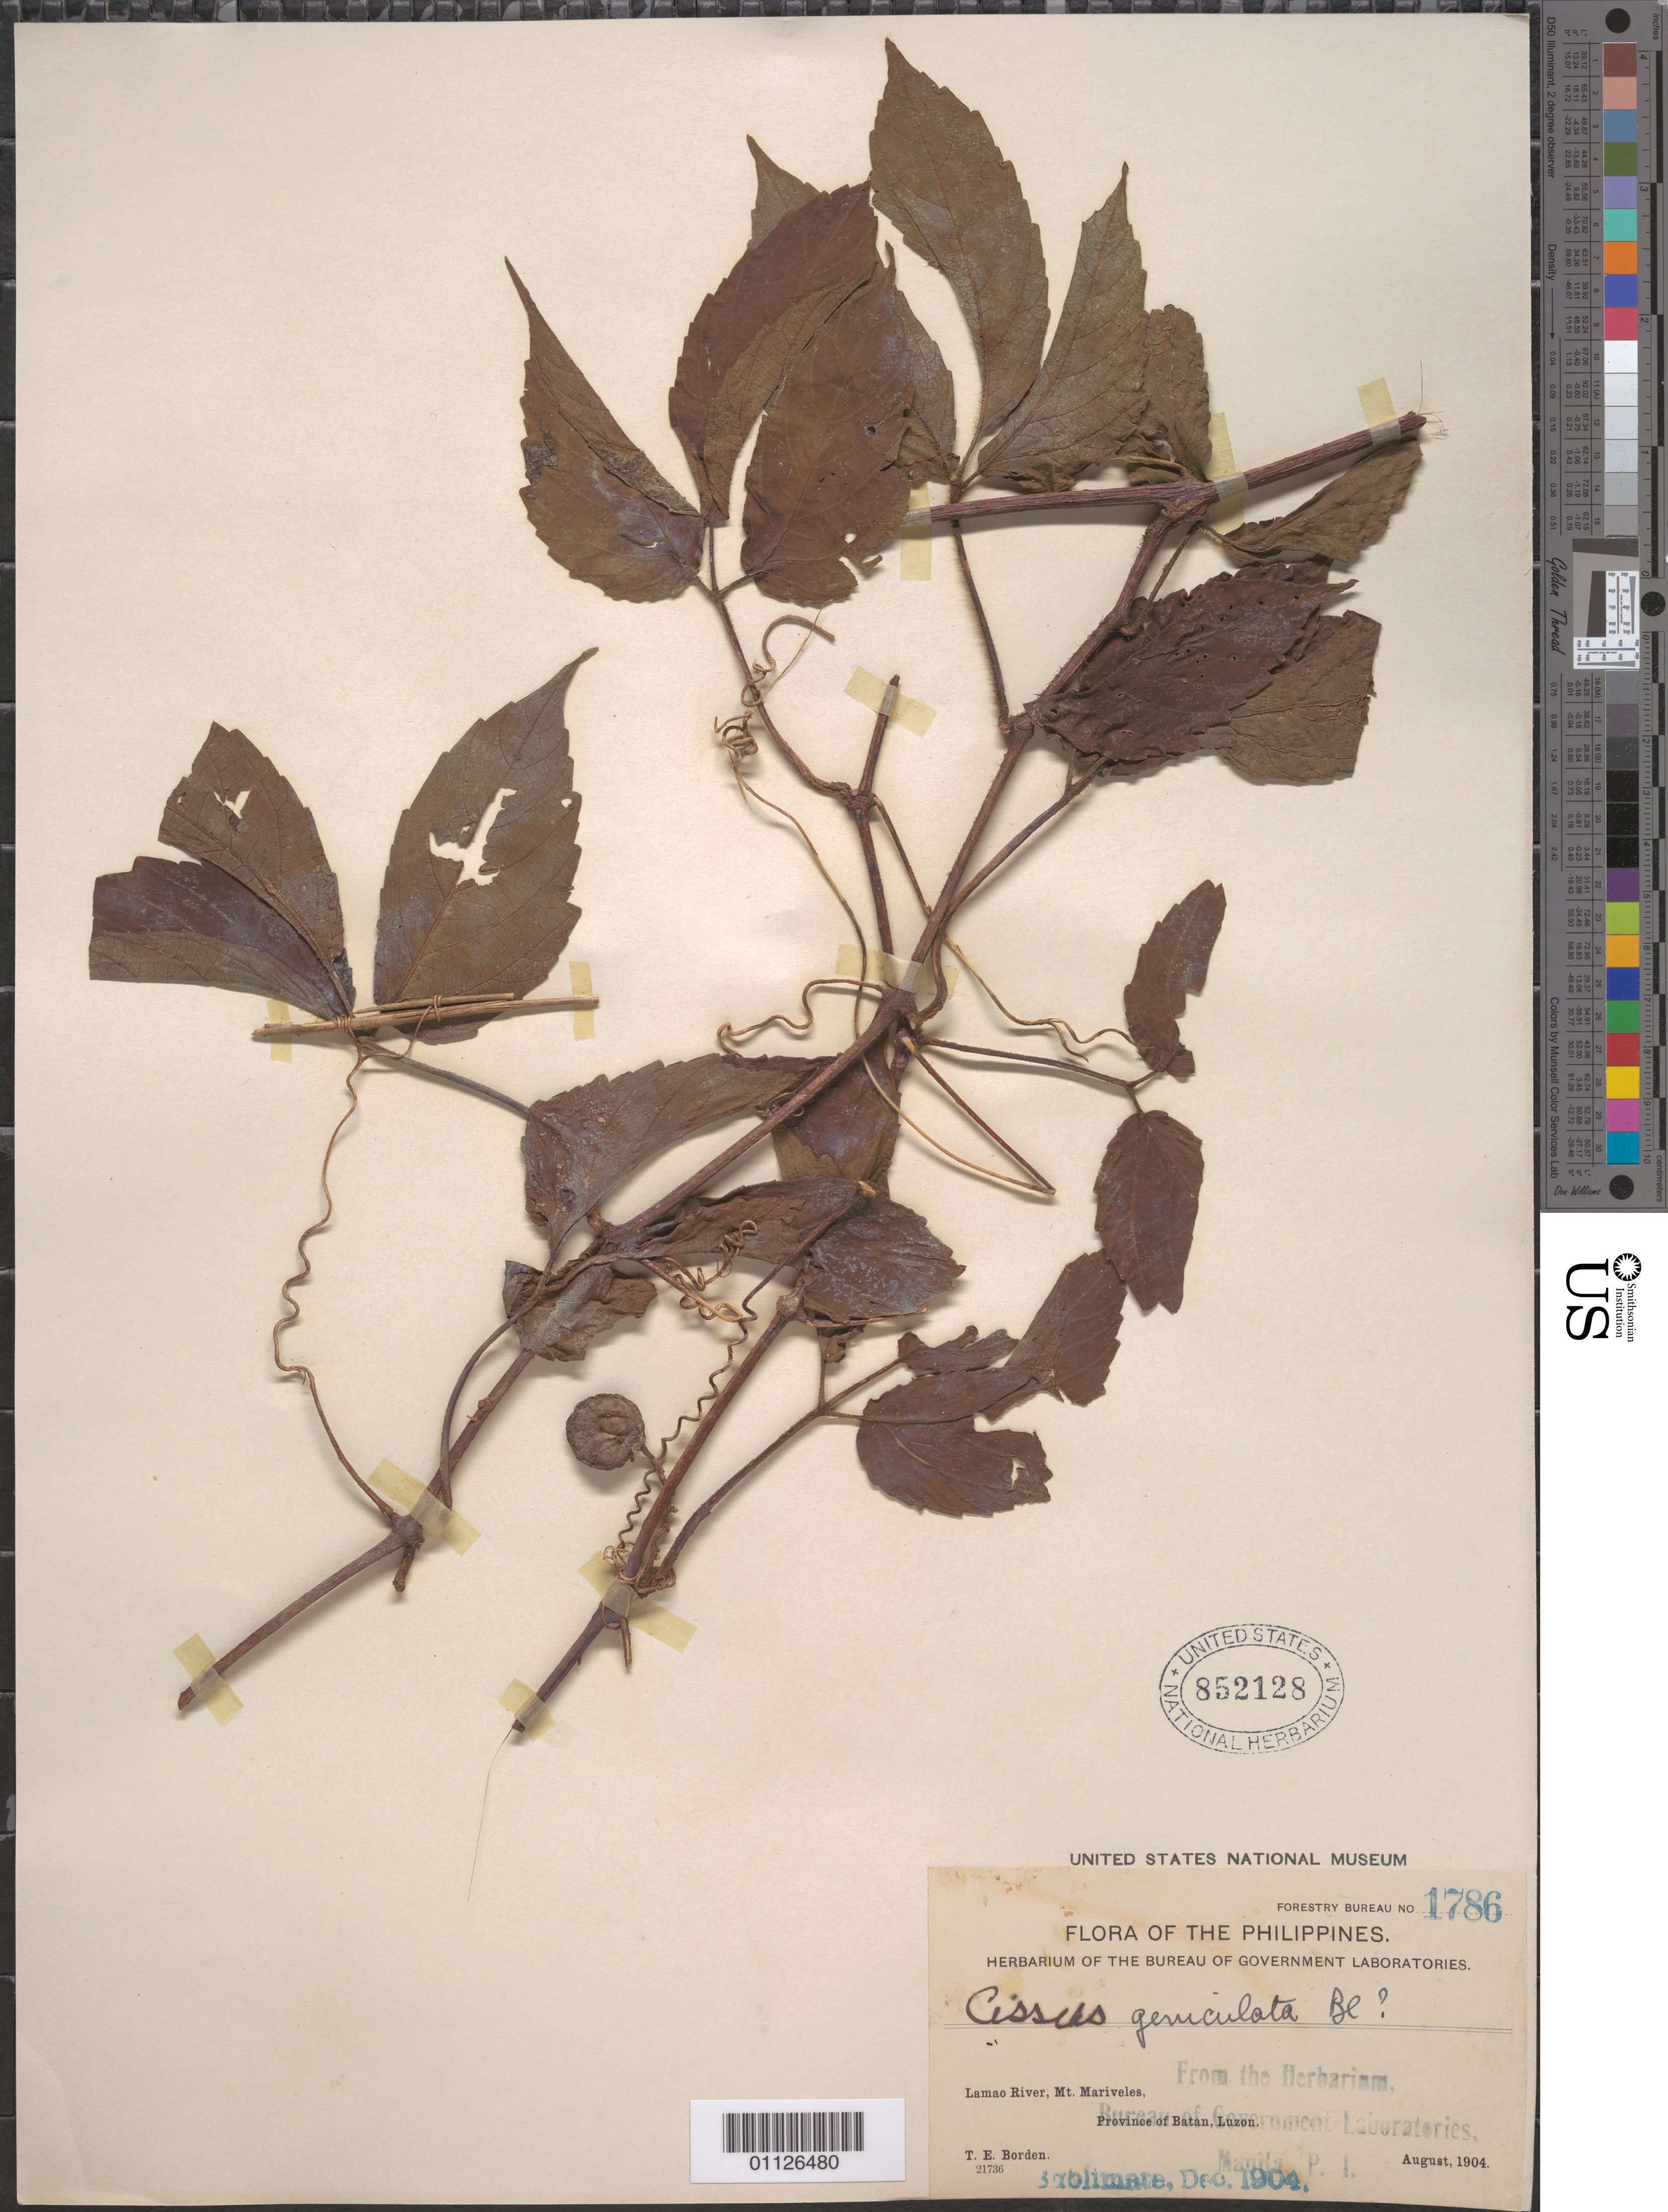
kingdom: Plantae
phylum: Tracheophyta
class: Magnoliopsida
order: Vitales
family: Vitaceae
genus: Cayratia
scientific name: Cayratia geniculata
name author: (Blume) Gagnep.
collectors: T. E. Borden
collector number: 1786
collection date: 1904-08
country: Philippines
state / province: Central Luzon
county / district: Bataan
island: Luzon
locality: Lamao River, Mt Mariveles.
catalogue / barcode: US 852128